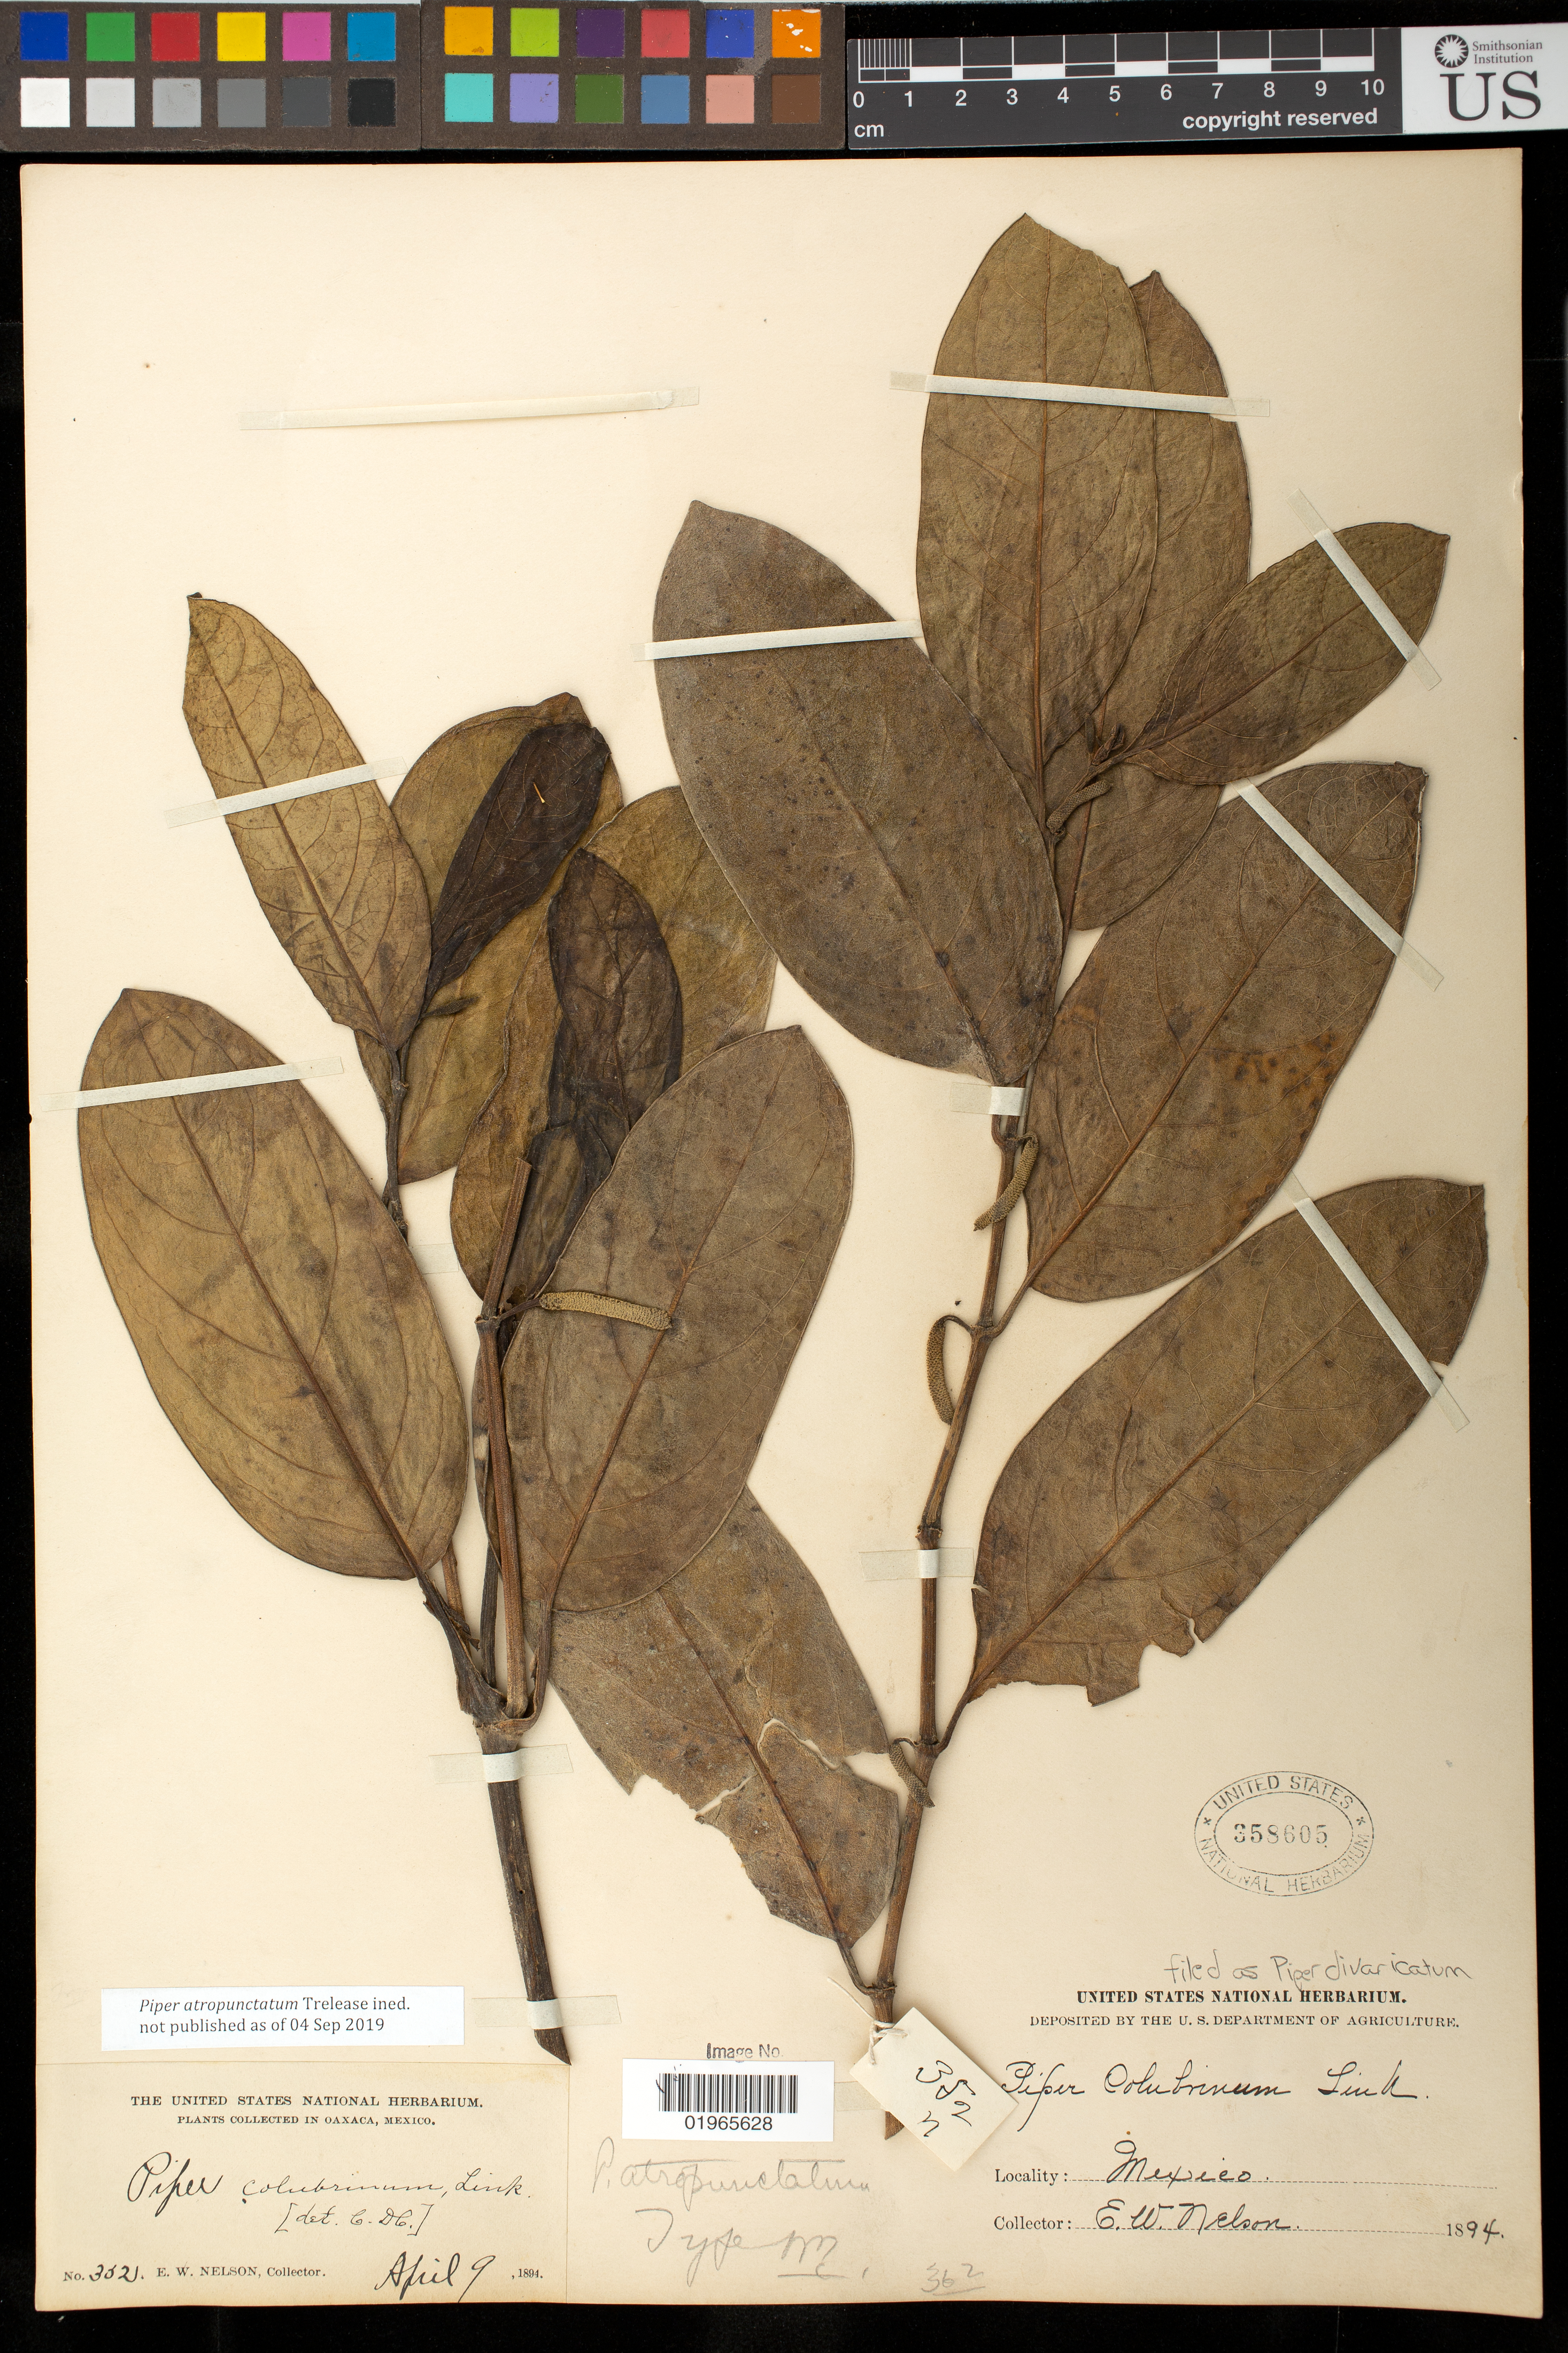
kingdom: Plantae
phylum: Tracheophyta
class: Magnoliopsida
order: Piperales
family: Piperaceae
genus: Piper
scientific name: Piper divaricatum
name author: G. Mey.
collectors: E. W. Nelson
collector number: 3021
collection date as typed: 09 Apr 1894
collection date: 1894-04-09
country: Mexico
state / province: Oaxaca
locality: Oaxaca.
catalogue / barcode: US 358605